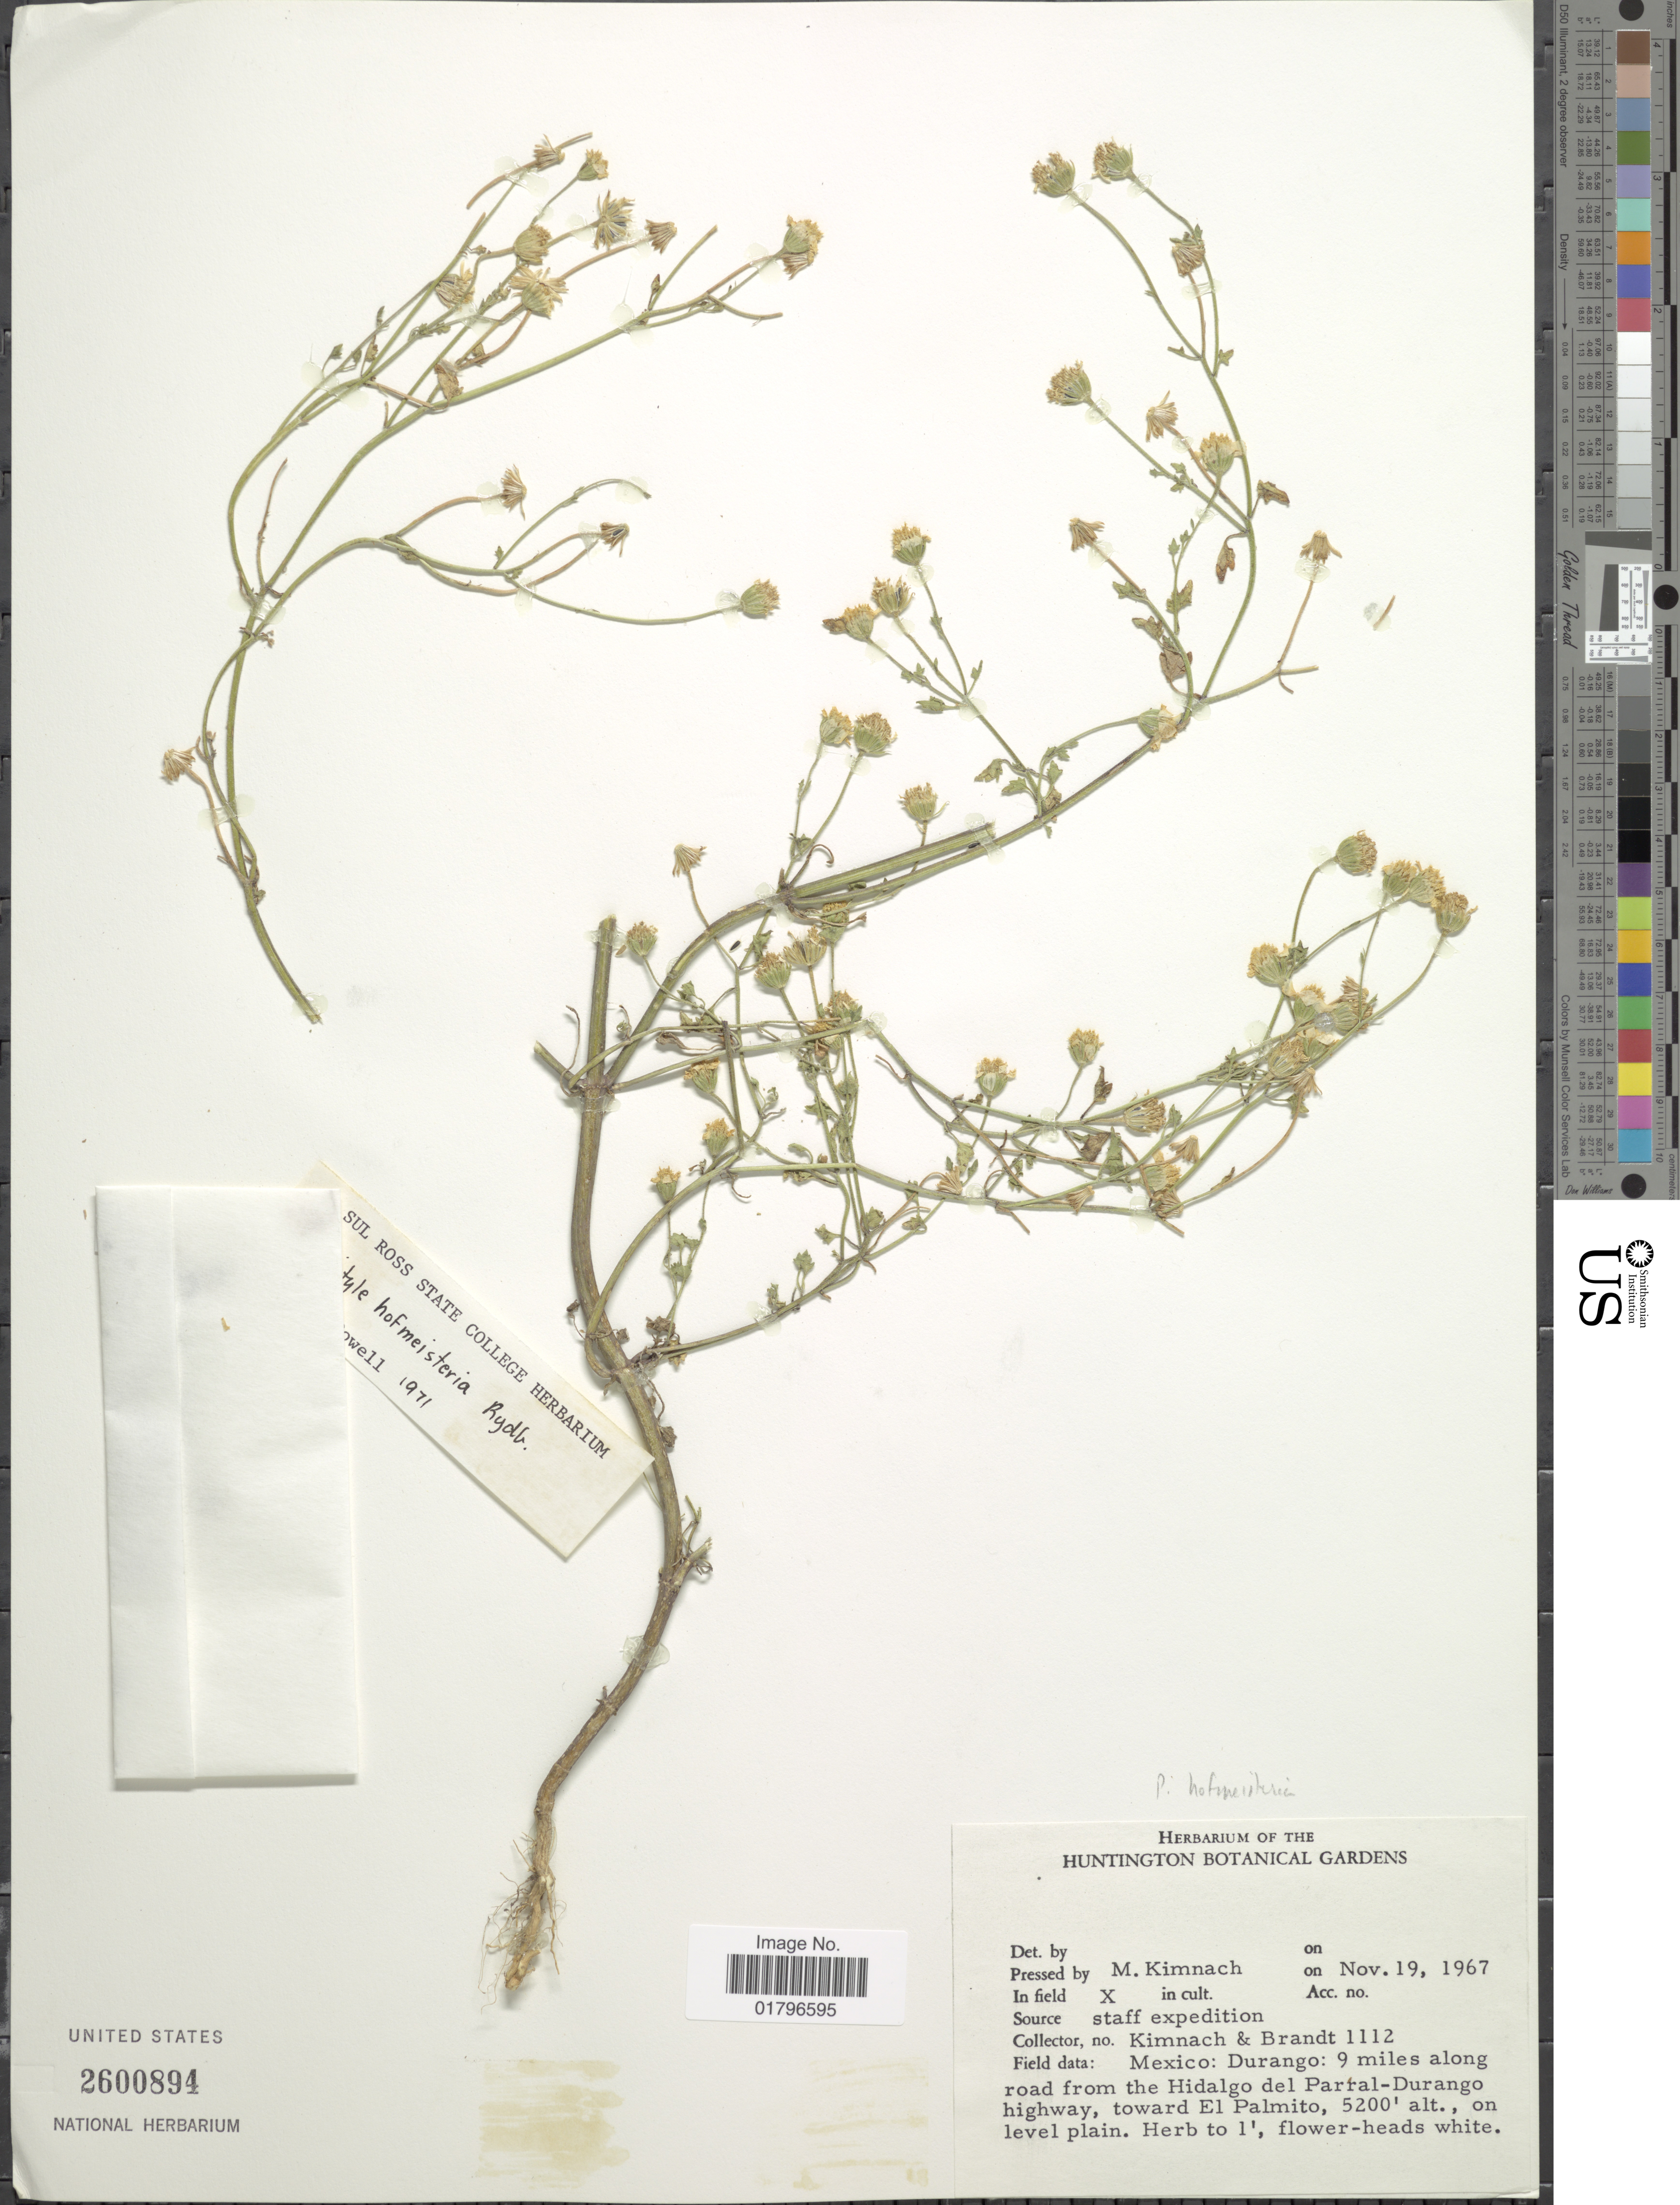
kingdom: Plantae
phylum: Tracheophyta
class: Magnoliopsida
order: Asterales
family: Asteraceae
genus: Perityle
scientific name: Perityle hofmeisteria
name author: Rydb.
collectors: -. Kimnach & -. Brandt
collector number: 1112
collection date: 1967-11-19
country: Mexico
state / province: Durango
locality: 9 miles along road from the Hidalgo del Parral-Durango highway, toward El Palmito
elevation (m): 1585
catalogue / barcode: US 2600894